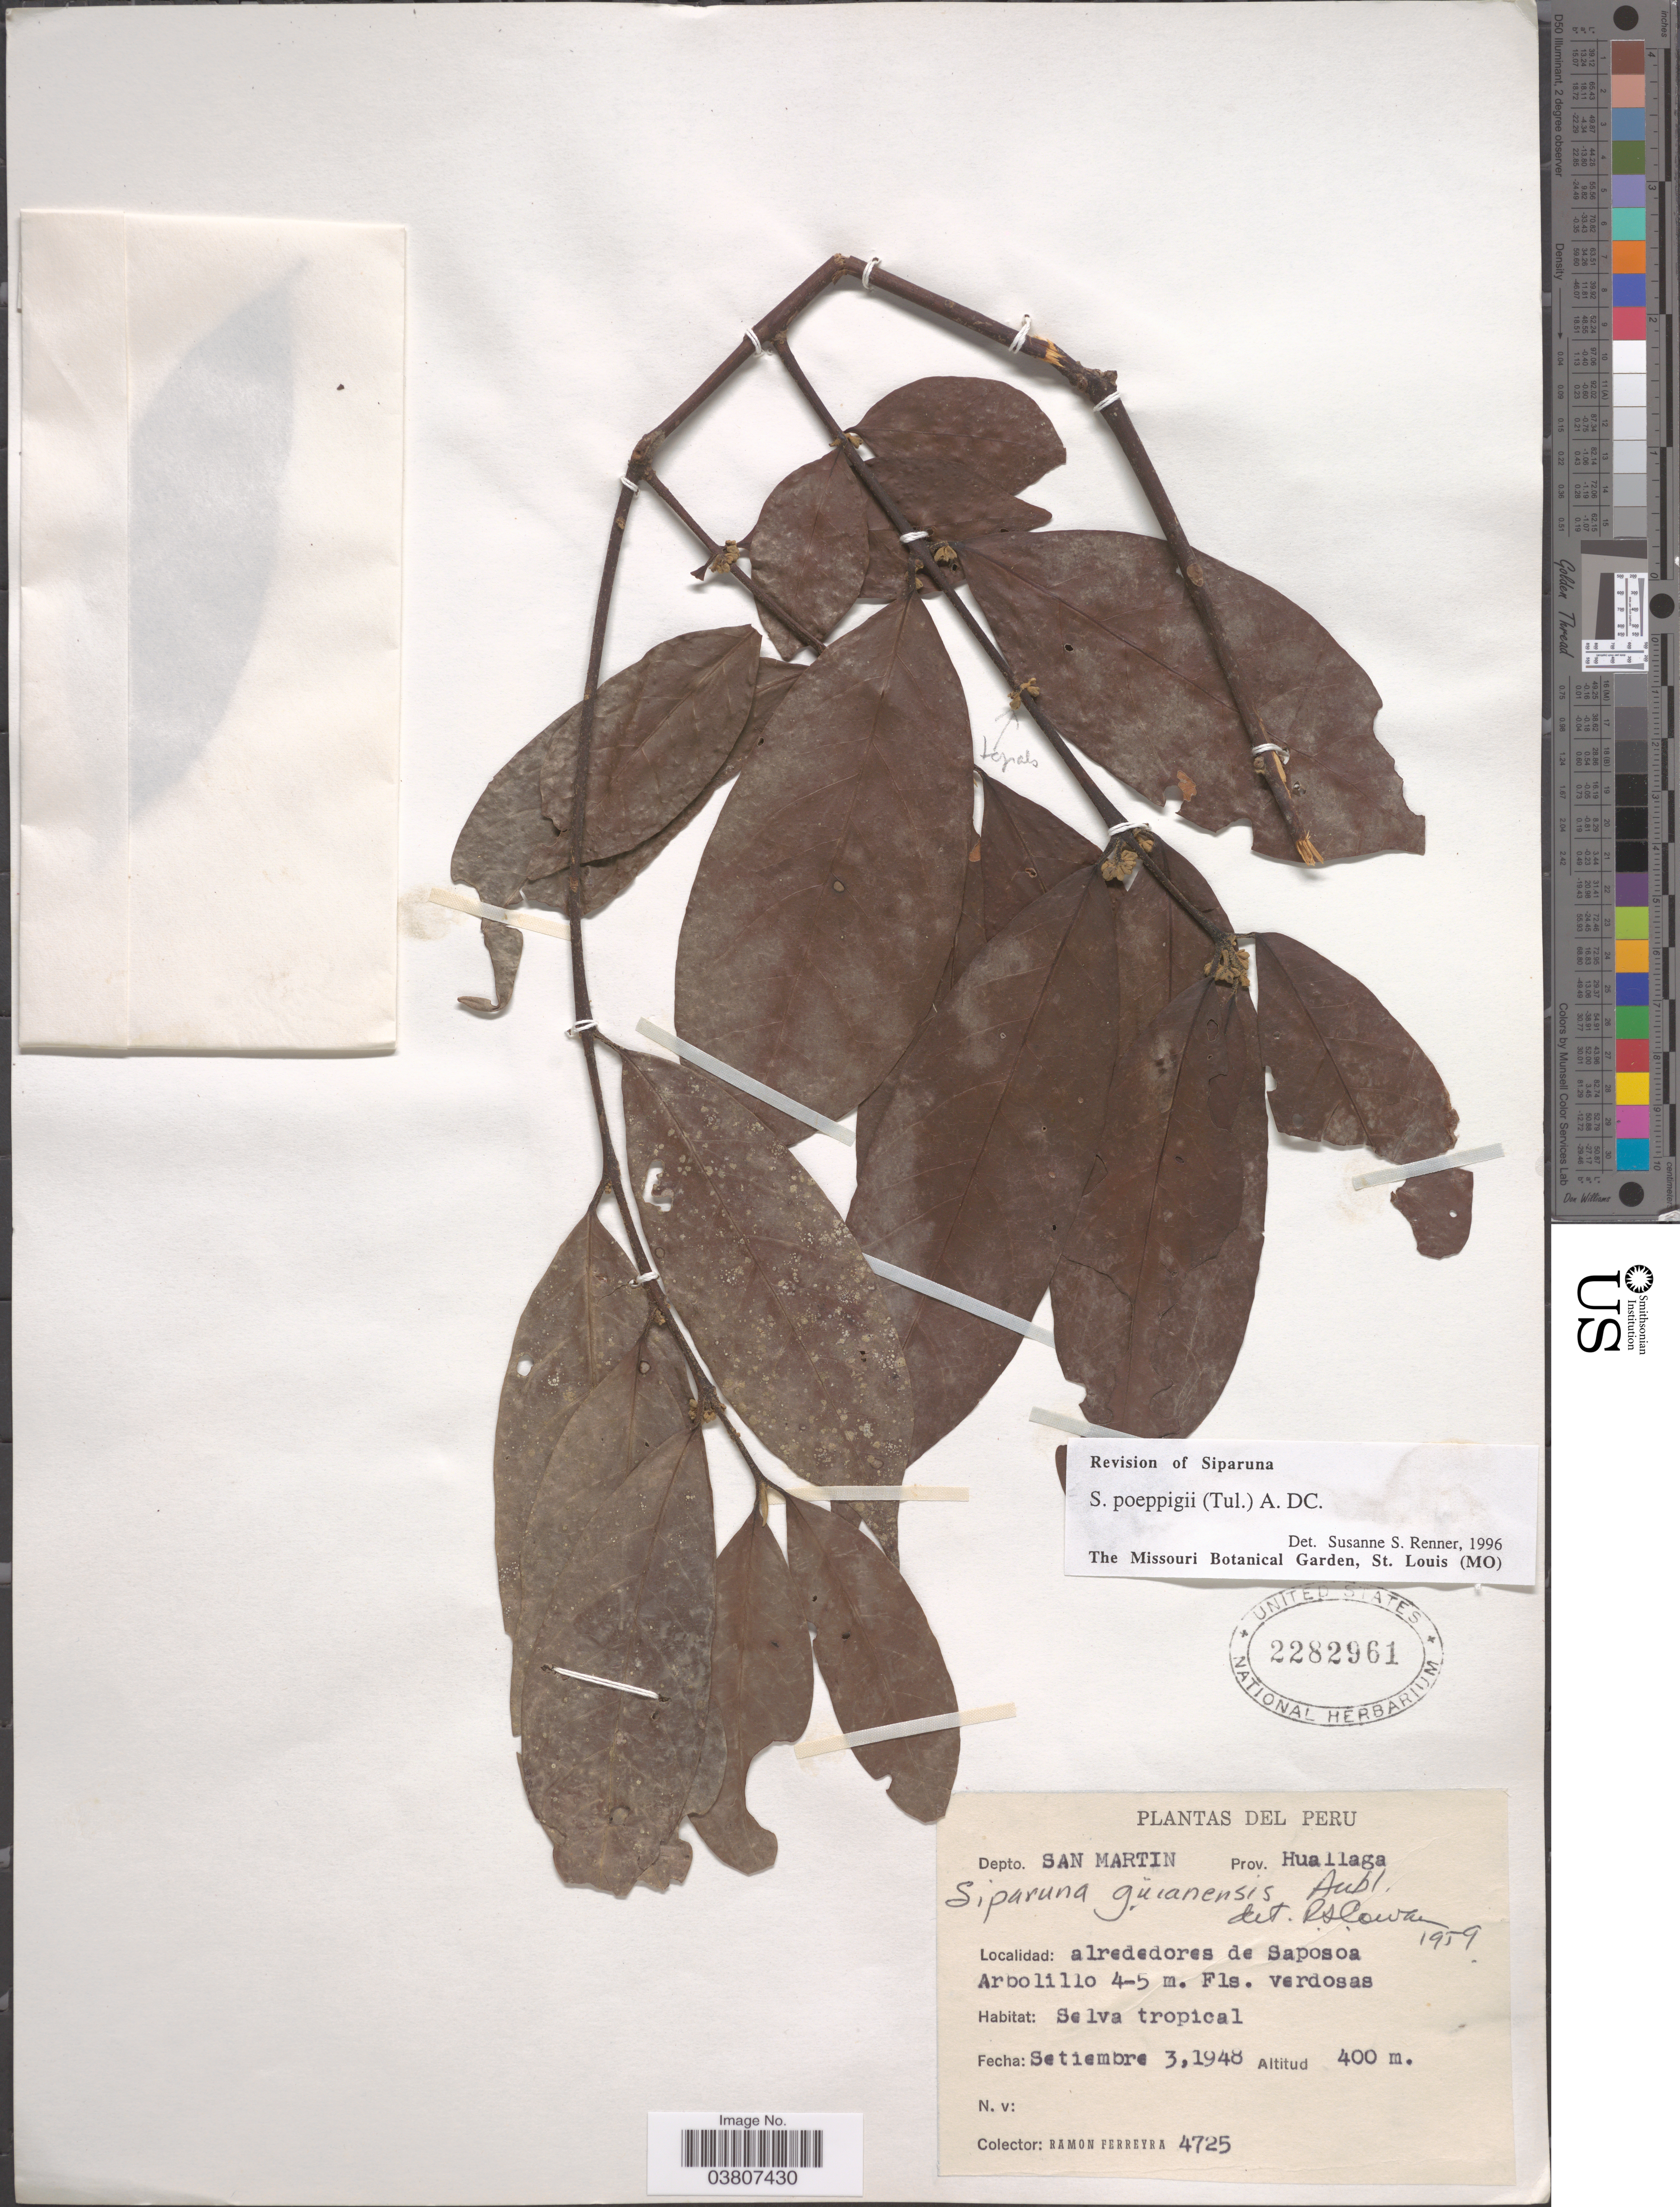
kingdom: Plantae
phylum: Tracheophyta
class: Magnoliopsida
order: Laurales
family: Siparunaceae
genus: Siparuna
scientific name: Siparuna poeppigii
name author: (Tul.) A. DC.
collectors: R. A. Ferreyra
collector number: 4725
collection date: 1948-09-03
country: Peru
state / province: San Martín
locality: Depto. San Martin. Prov. Huallaga. Alrededores de Saposoa.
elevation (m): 400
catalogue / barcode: US 2282961